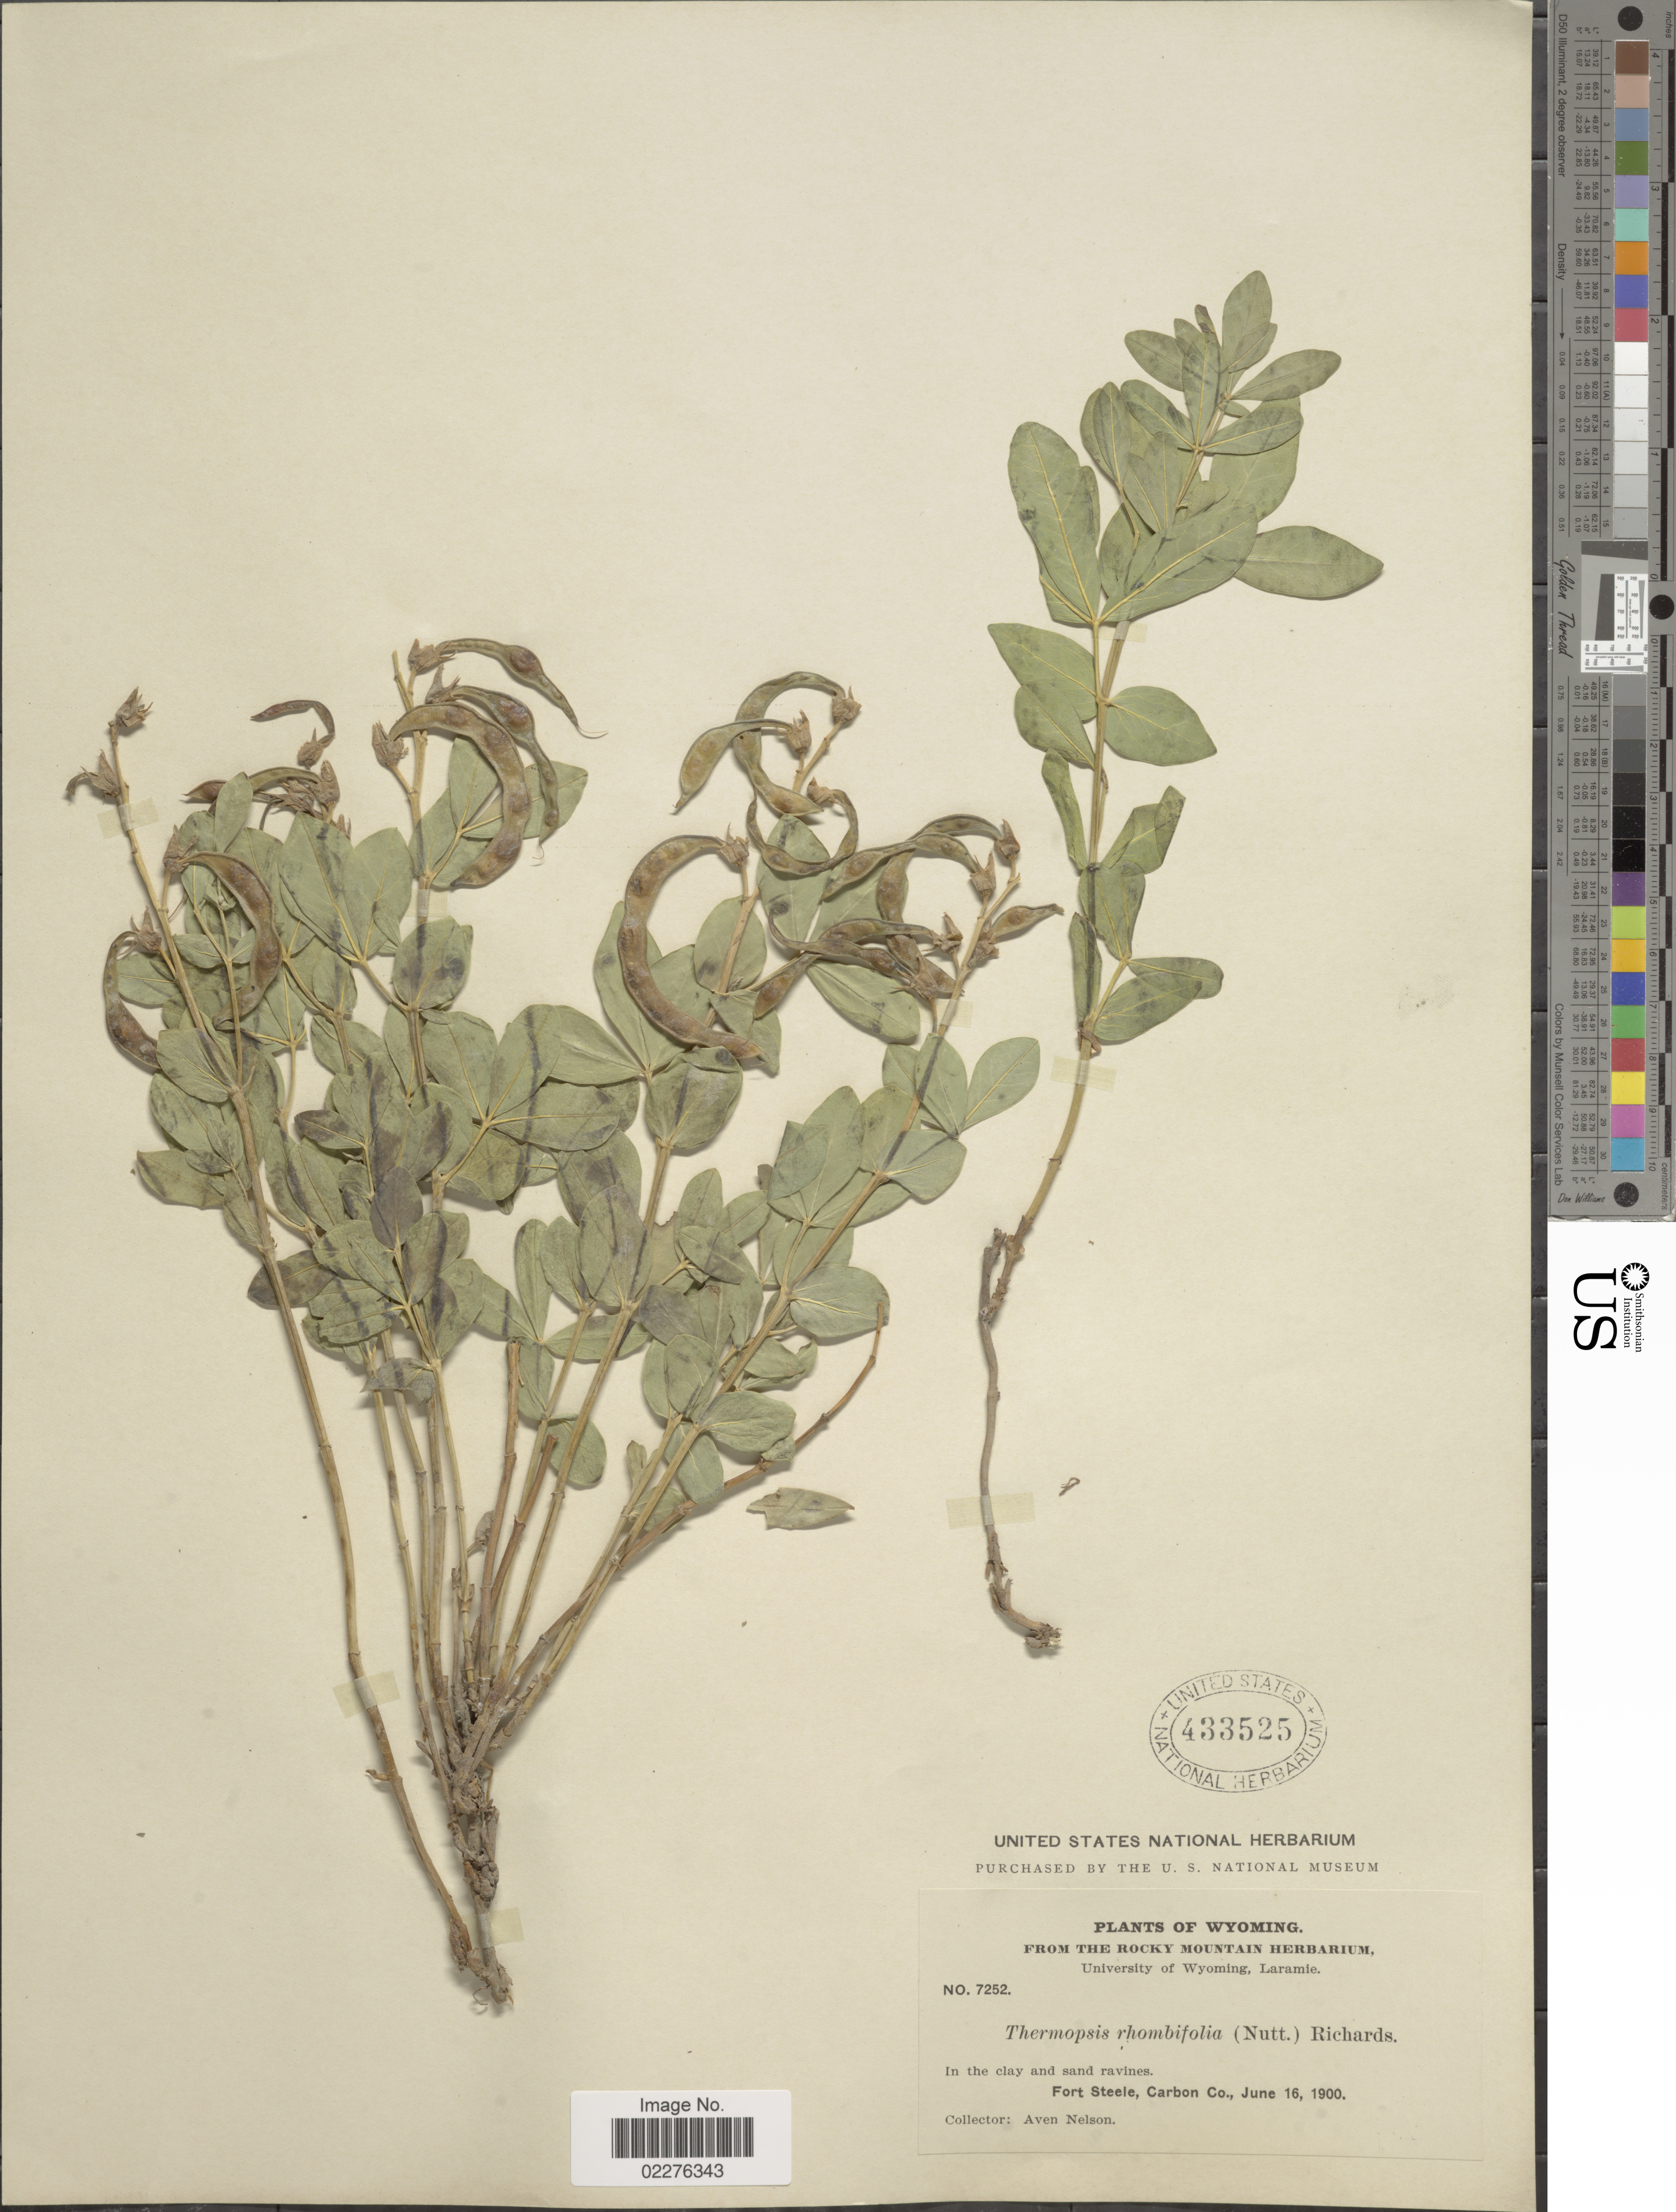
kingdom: Plantae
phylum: Tracheophyta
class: Magnoliopsida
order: Fabales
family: Fabaceae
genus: Thermopsis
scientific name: Thermopsis rhombifolia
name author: Richardson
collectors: A. Nelson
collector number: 7252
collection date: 1900-06-16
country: United States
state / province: Wyoming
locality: In the clay and sand ravines, Fort Steele, Carbon Co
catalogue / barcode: US 433525